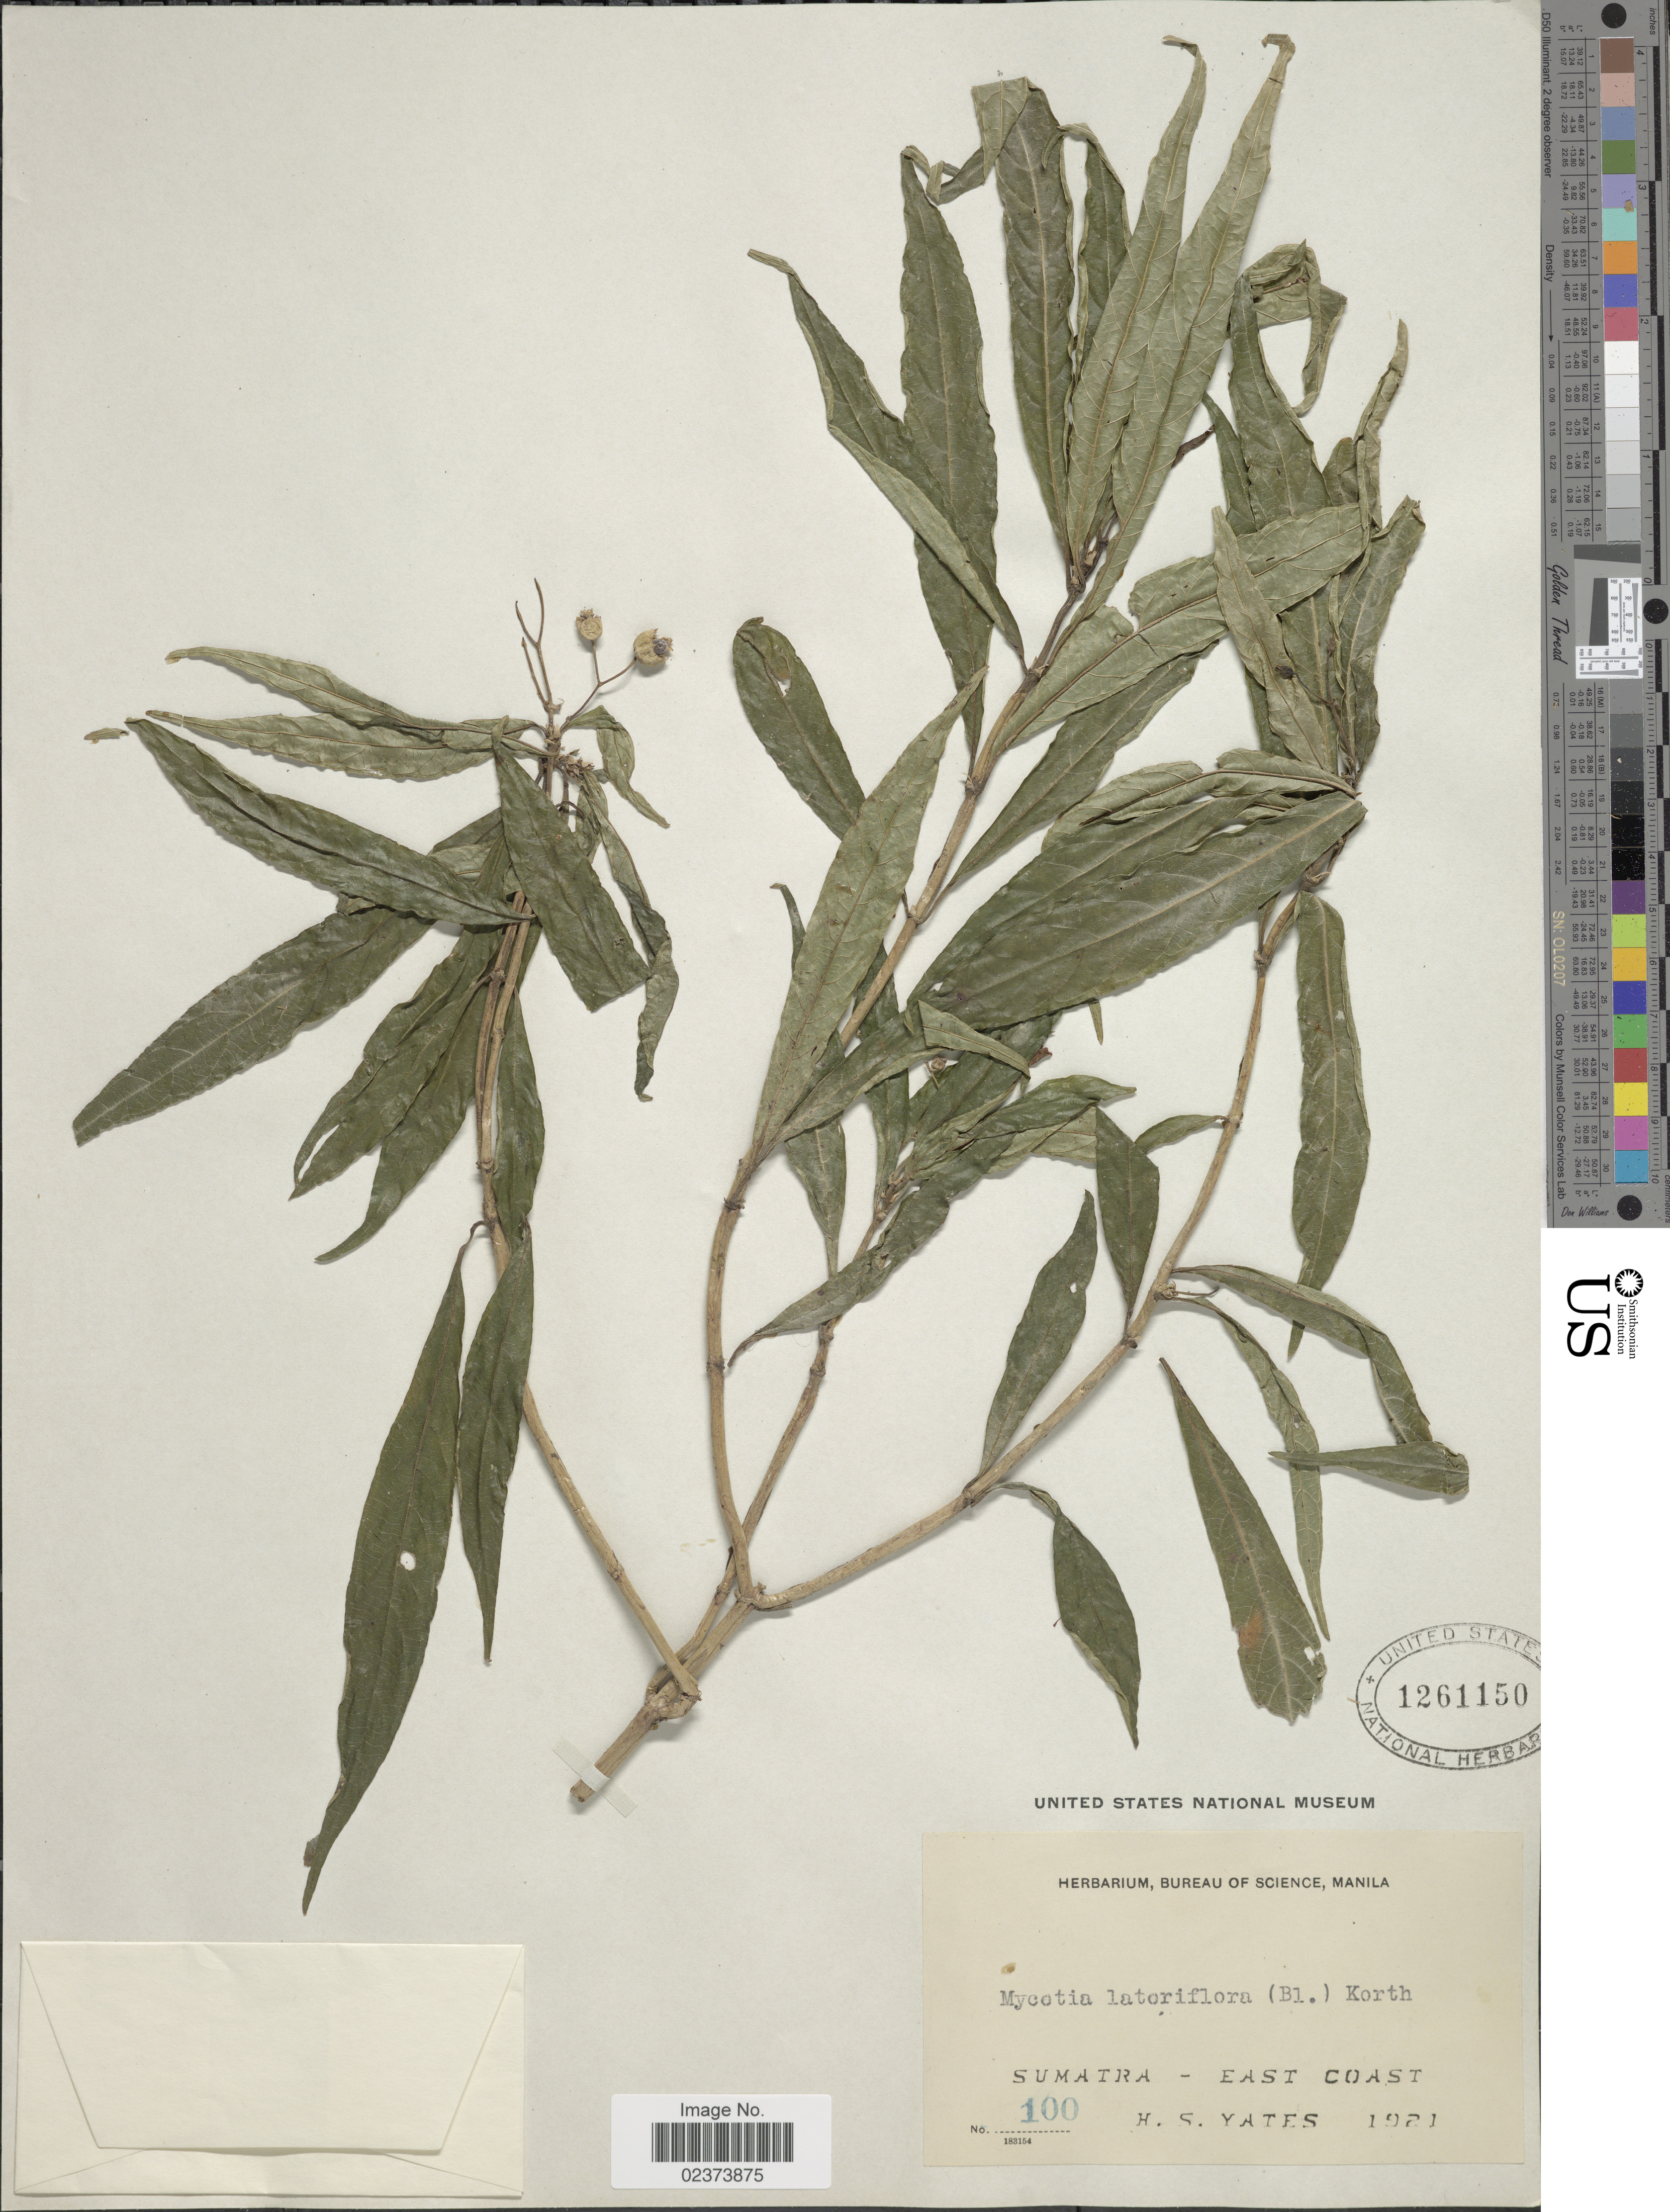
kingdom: Plantae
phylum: Tracheophyta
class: Magnoliopsida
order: Gentianales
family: Rubiaceae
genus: Mycetia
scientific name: Mycetia lateriflora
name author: (Blume) Reinw. ex Korth.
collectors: H. S. Yates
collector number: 100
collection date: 1921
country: Indonesia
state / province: Sumatra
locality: East Coast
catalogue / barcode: US 1261150